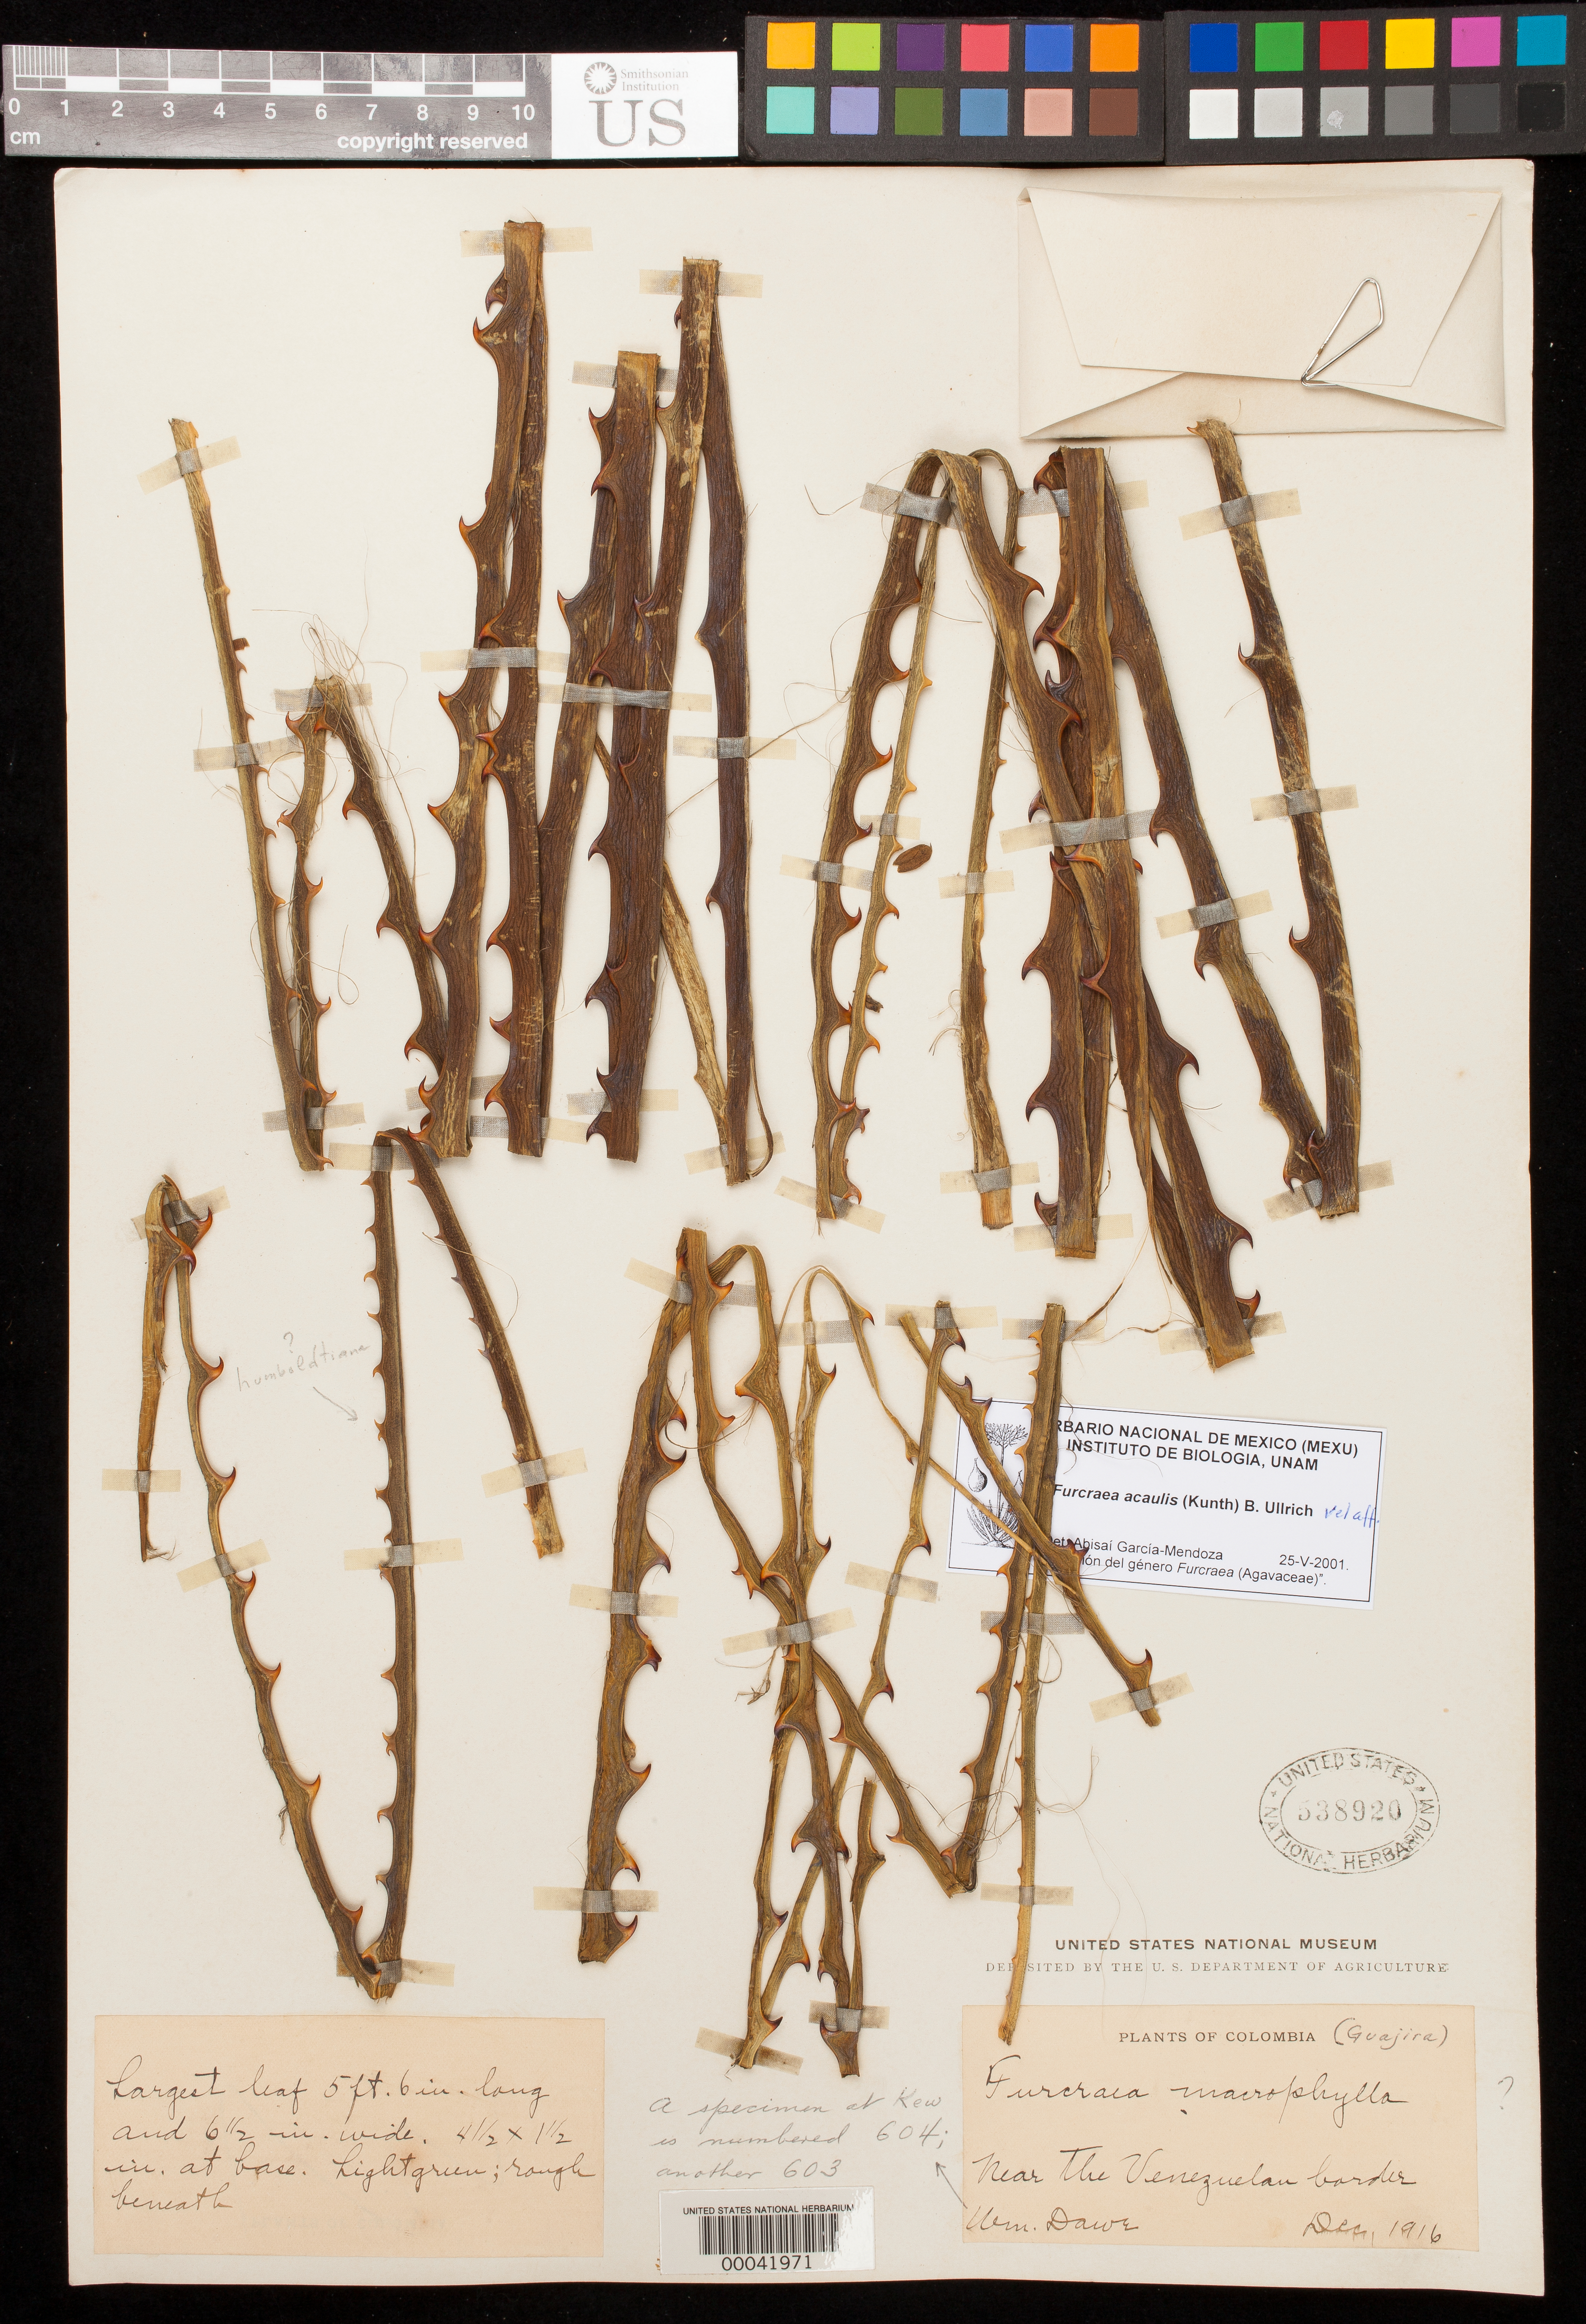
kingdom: Plantae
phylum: Tracheophyta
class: Liliopsida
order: Asparagales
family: Asparagaceae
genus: Furcraea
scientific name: Furcraea acaulis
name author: (Kunth) B. Ullrich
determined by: García-Mendoza, A.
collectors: M. T. Dawe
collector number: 604/603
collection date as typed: Dec 1916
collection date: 1916-12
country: Colombia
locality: Near the Venezuelan border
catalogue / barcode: US 538920